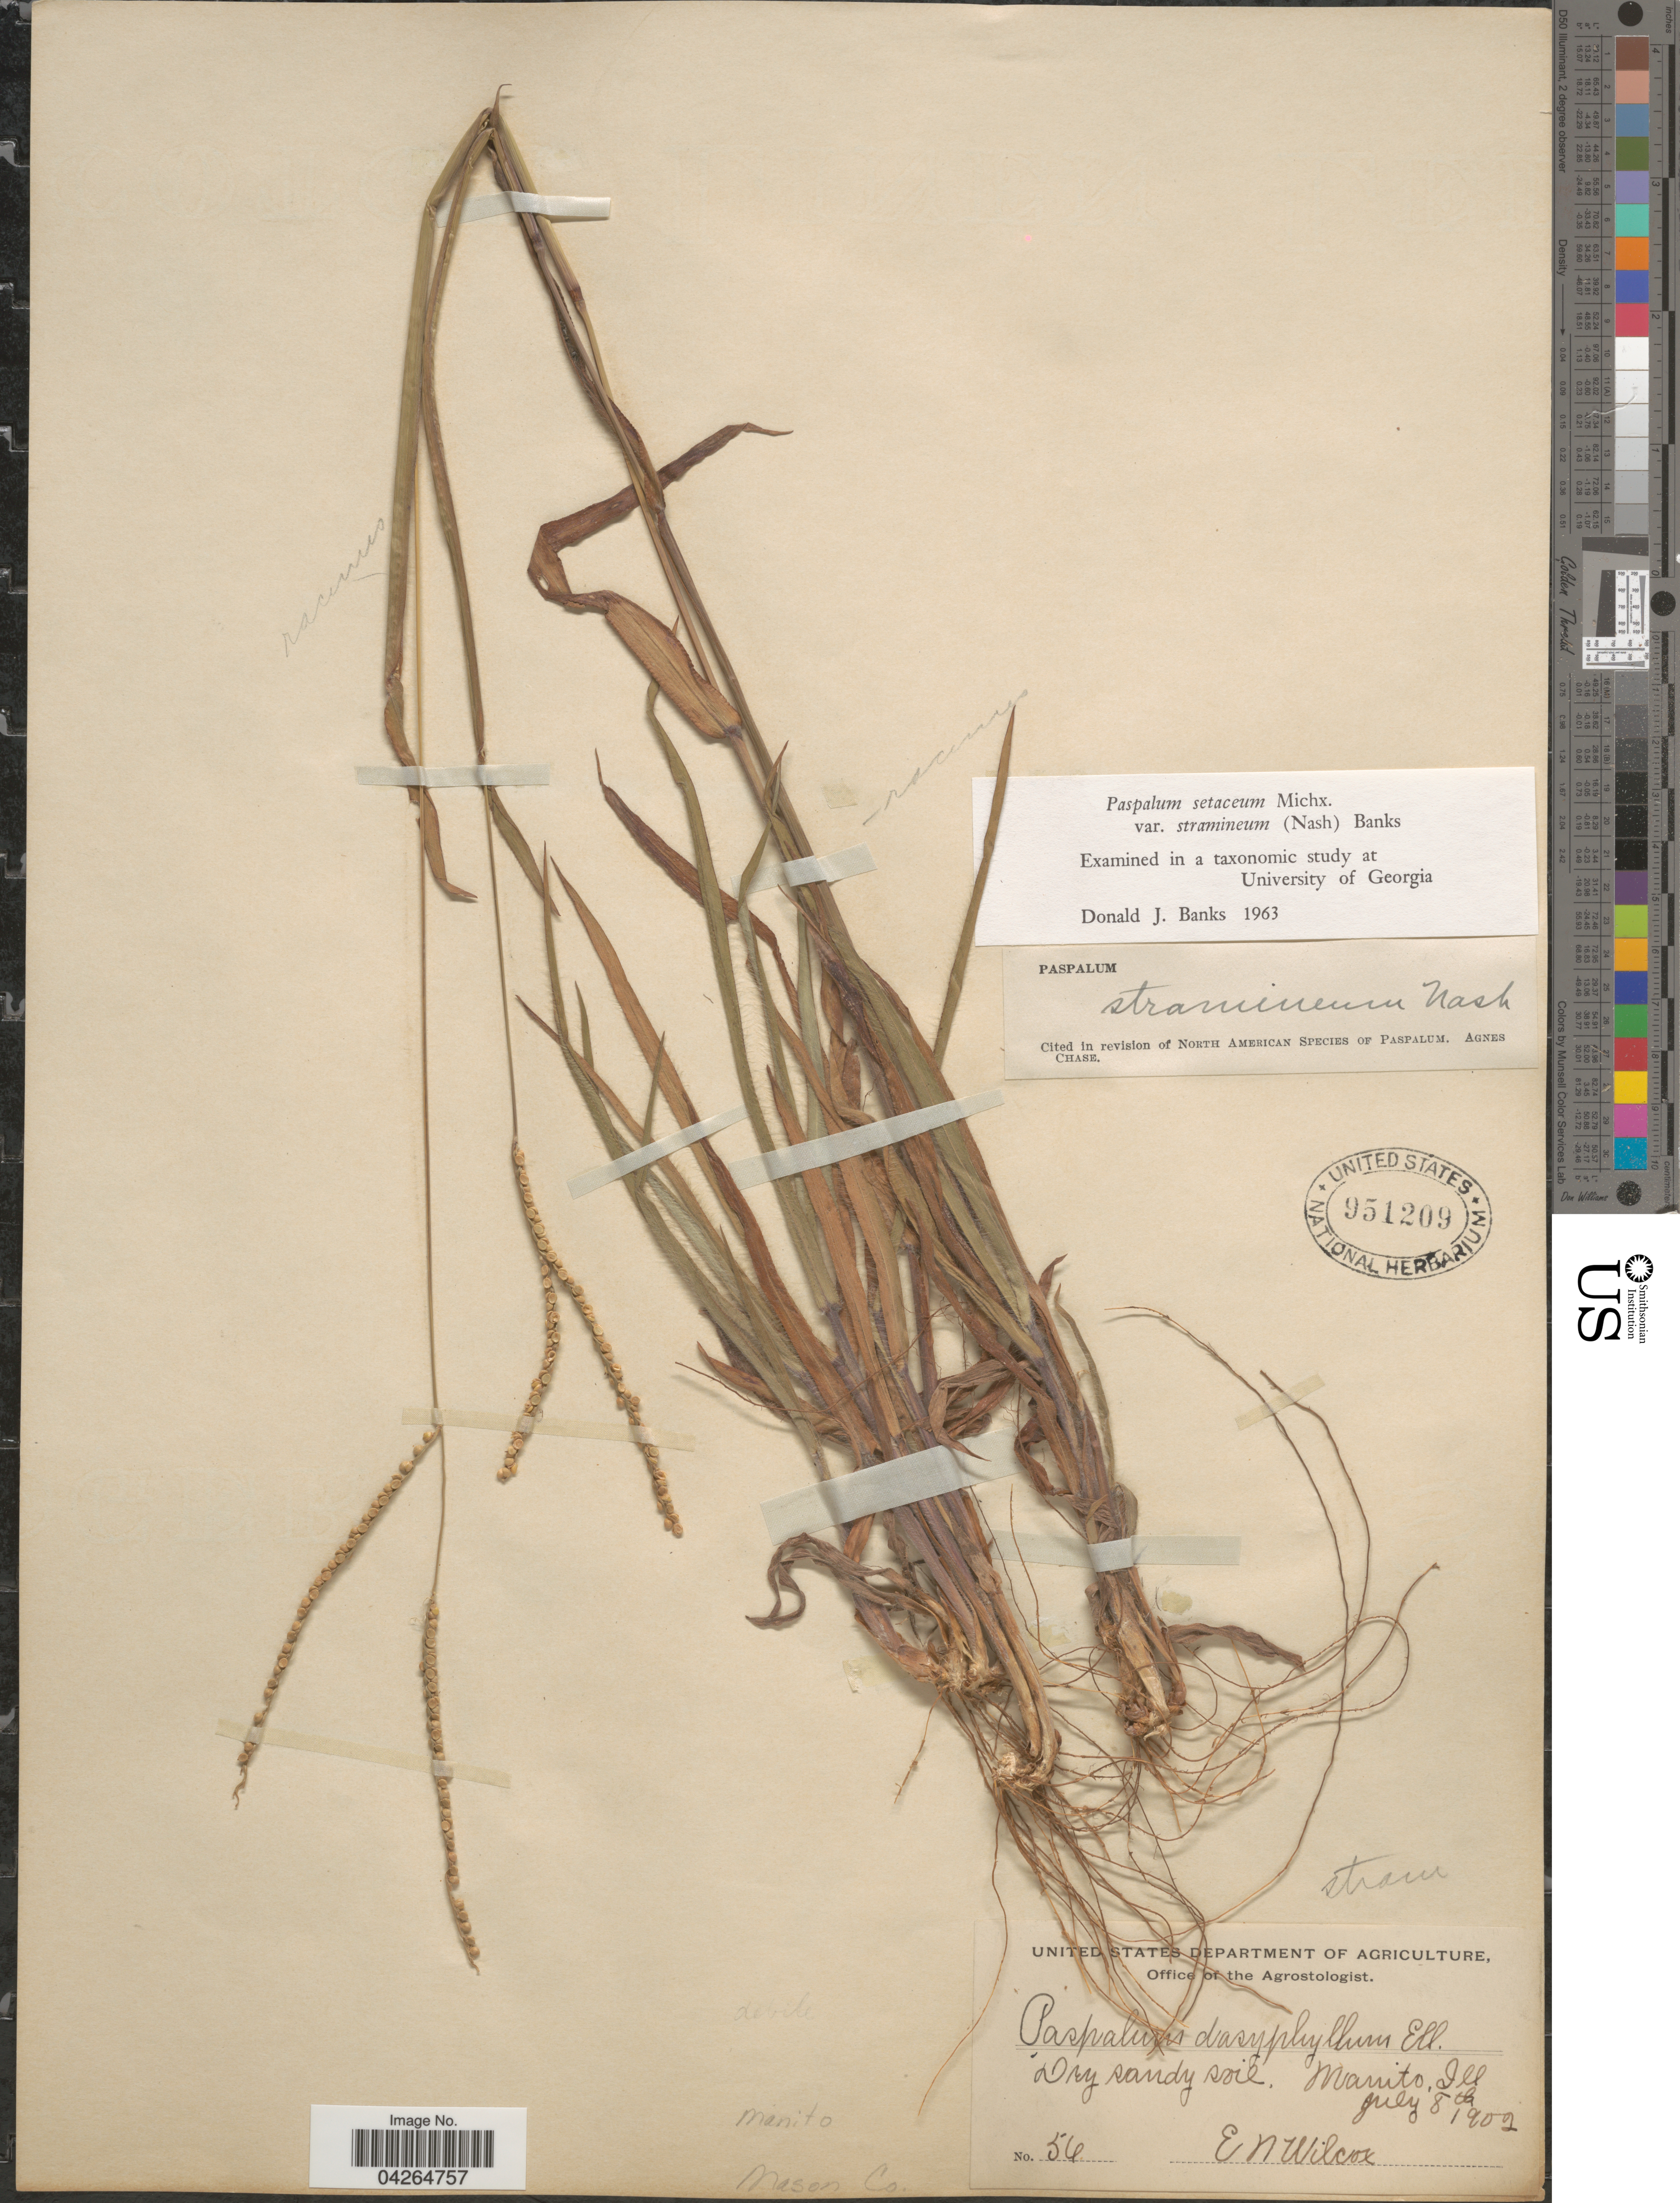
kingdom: Plantae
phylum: Tracheophyta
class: Liliopsida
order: Poales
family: Poaceae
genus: Paspalum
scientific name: Paspalum setaceum var. stramineum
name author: (Nash) D.J. Banks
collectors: E. Wilcox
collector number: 56*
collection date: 1902-07-08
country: United States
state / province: Illinois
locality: Manito. Mason Co.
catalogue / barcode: US 951209